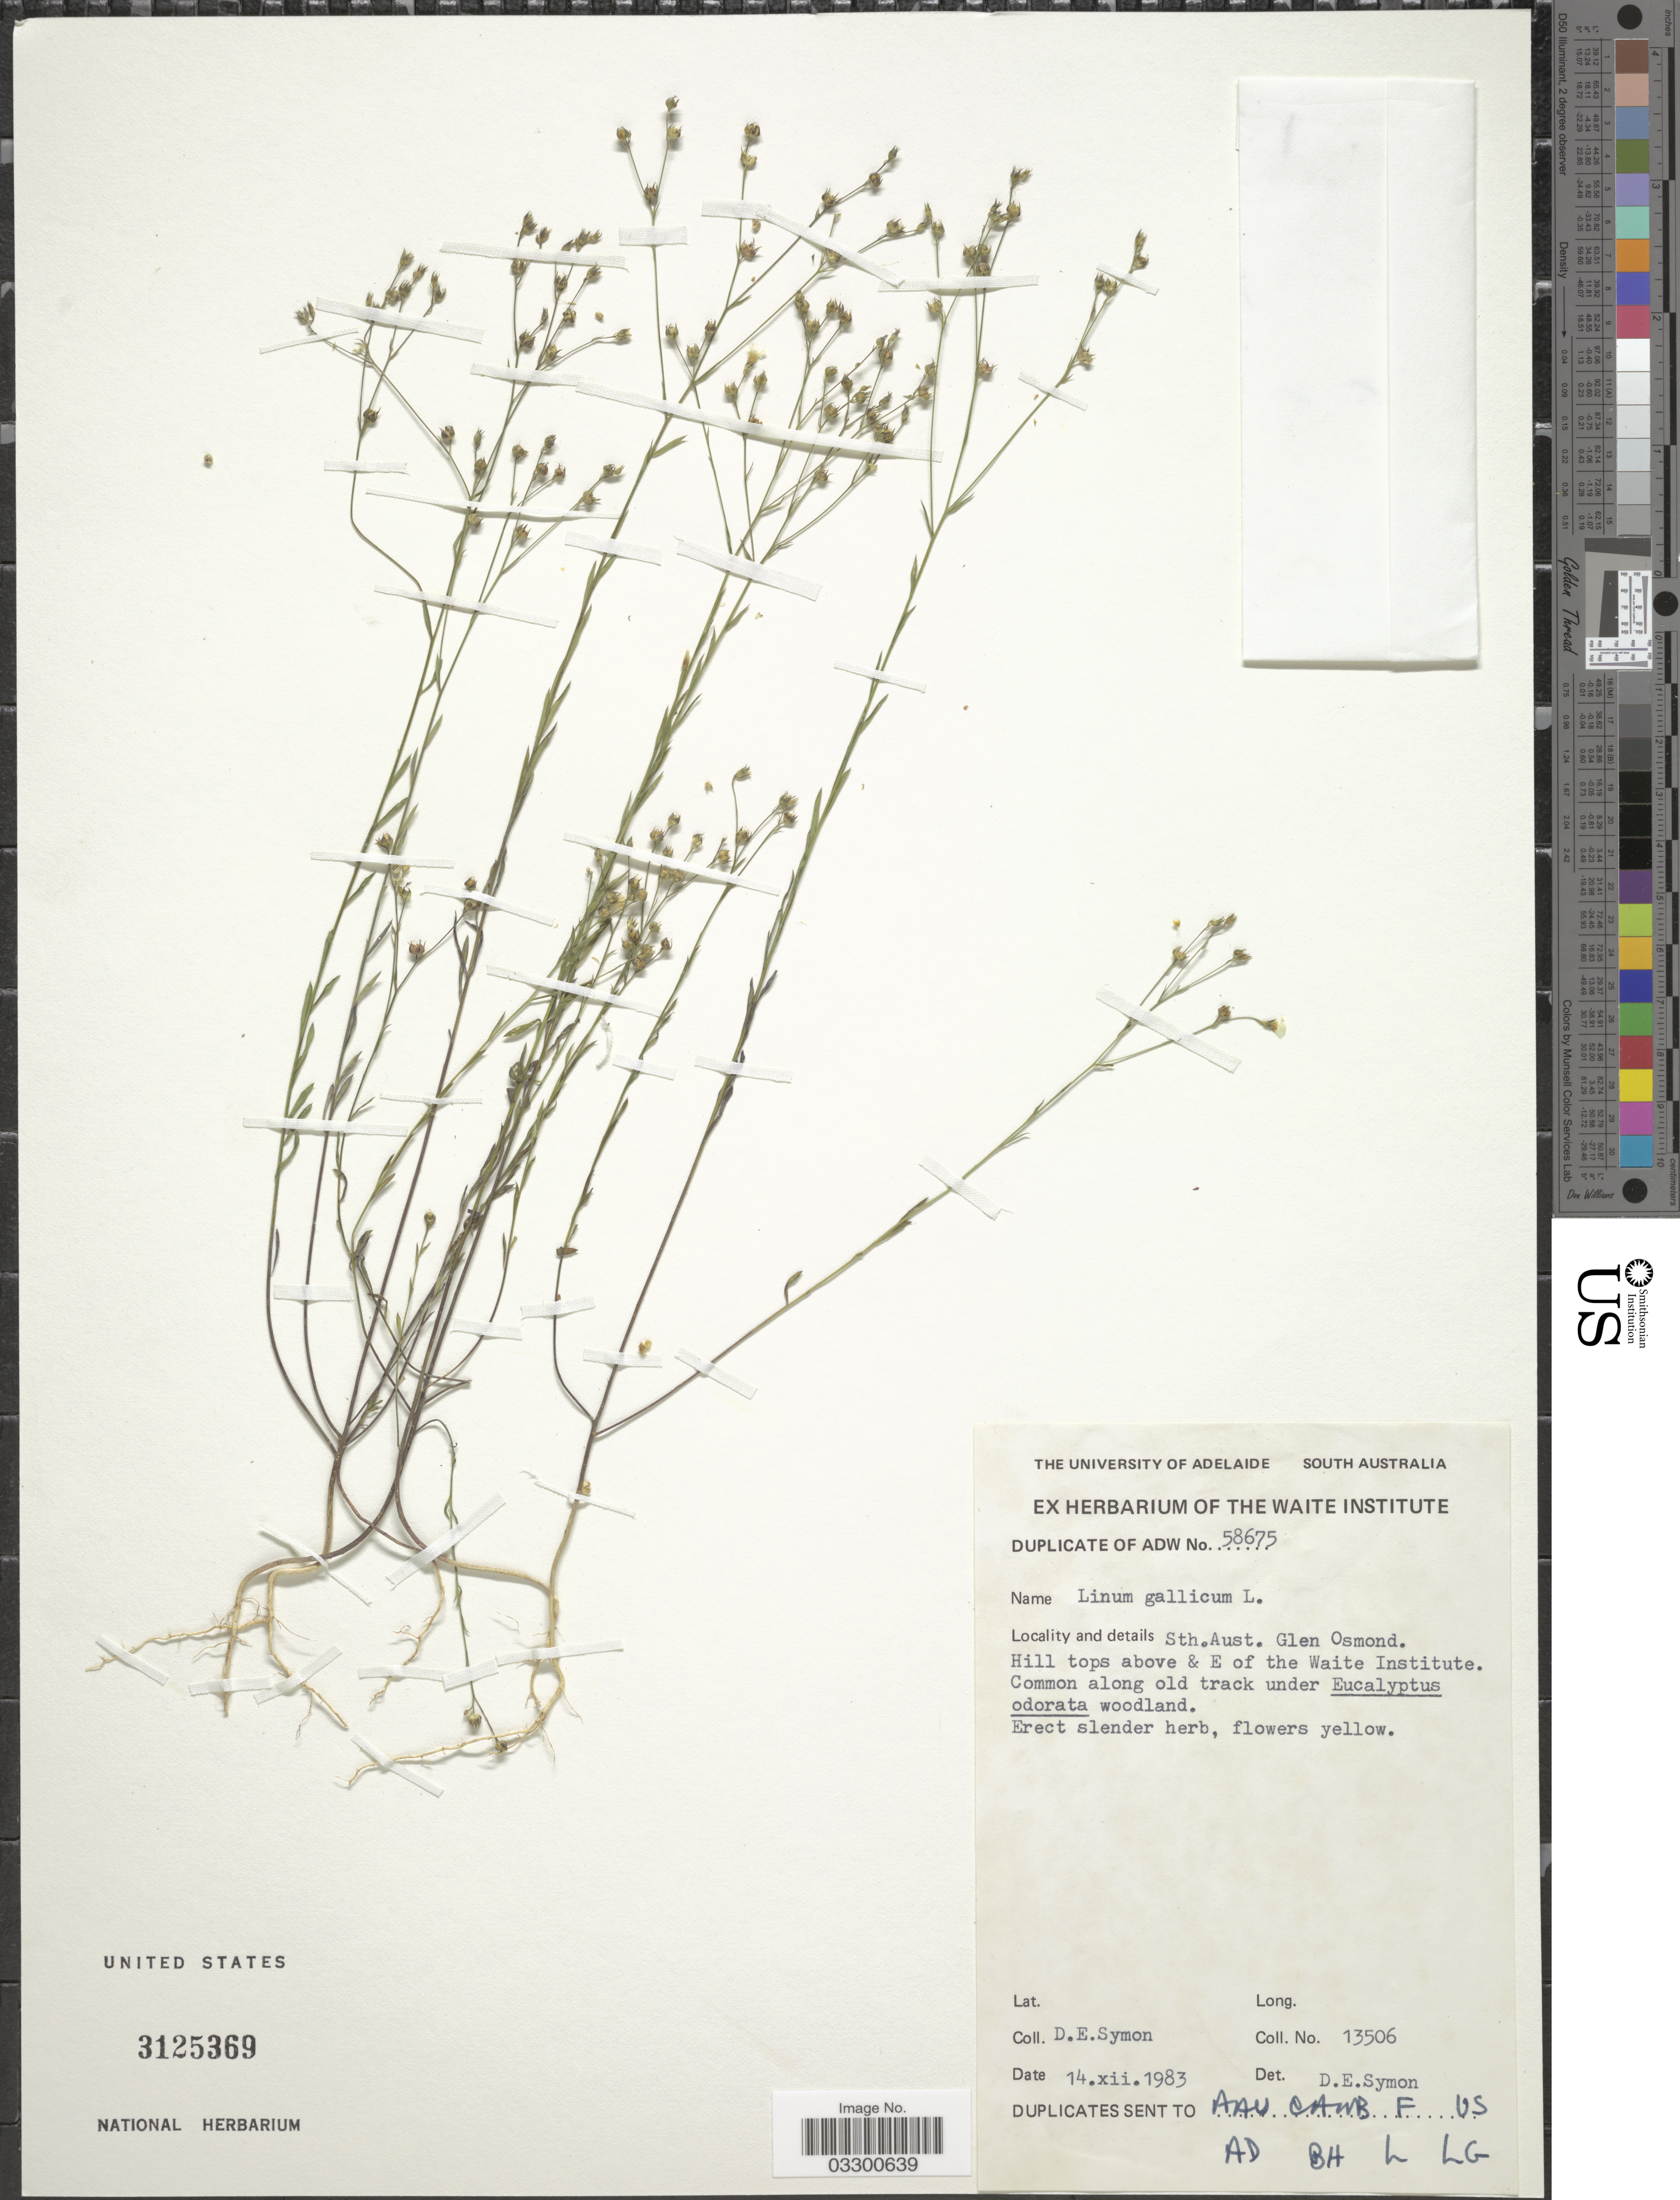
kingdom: Plantae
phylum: Tracheophyta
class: Magnoliopsida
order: Malpighiales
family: Linaceae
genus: Linum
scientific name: Linum gallicum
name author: L.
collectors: D. Symon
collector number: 13506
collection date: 1983-12-14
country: Australia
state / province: South Australia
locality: Sth. Aust. Glen Osmond. Hill tops above & E of the Waite Institute.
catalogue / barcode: US 3125369